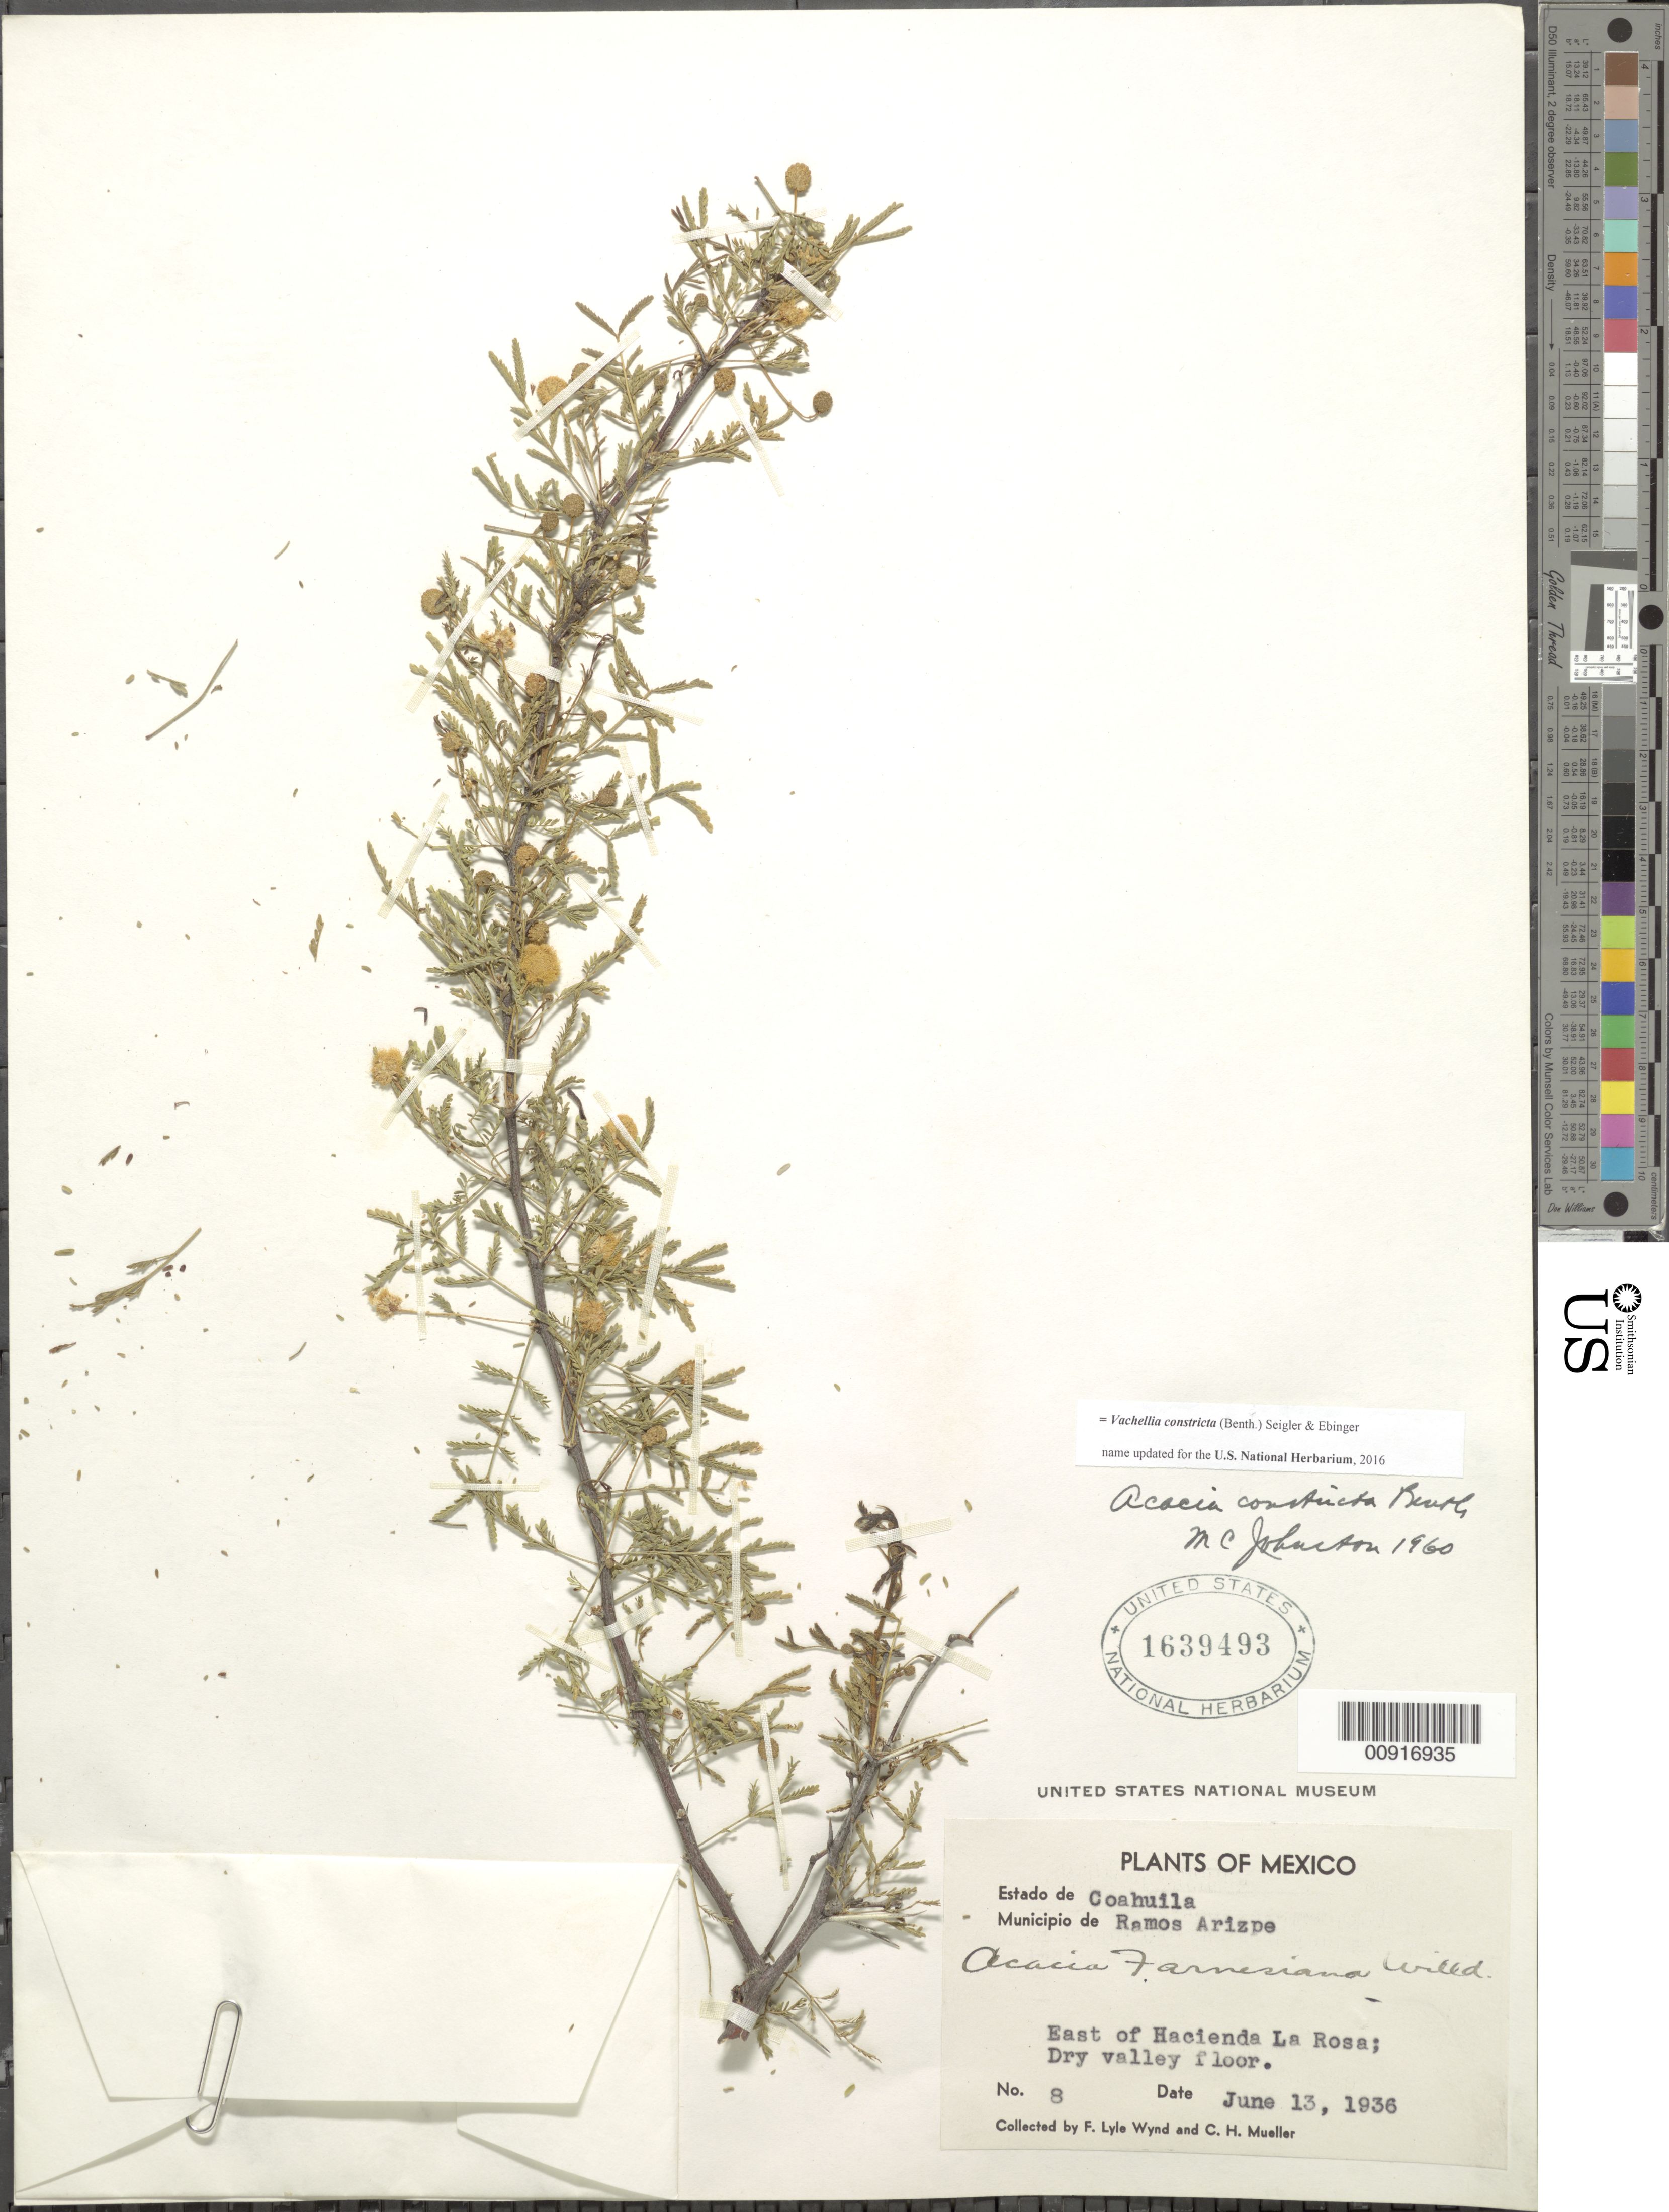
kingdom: Plantae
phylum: Tracheophyta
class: Magnoliopsida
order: Fabales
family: Fabaceae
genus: Vachellia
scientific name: Vachellia constricta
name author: (Benth.) Seigler & Ebinger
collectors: F. L. Wynd & C. H. Mueller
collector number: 8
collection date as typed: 13 Jun 1936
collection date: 1936-06-13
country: Mexico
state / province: Coahuila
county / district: Ramos Arizpe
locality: East of Hacienda La Rosa; Municipio de Ramos Arizpe, Coahuila.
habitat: Dry valley floor.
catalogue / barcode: US 1639493